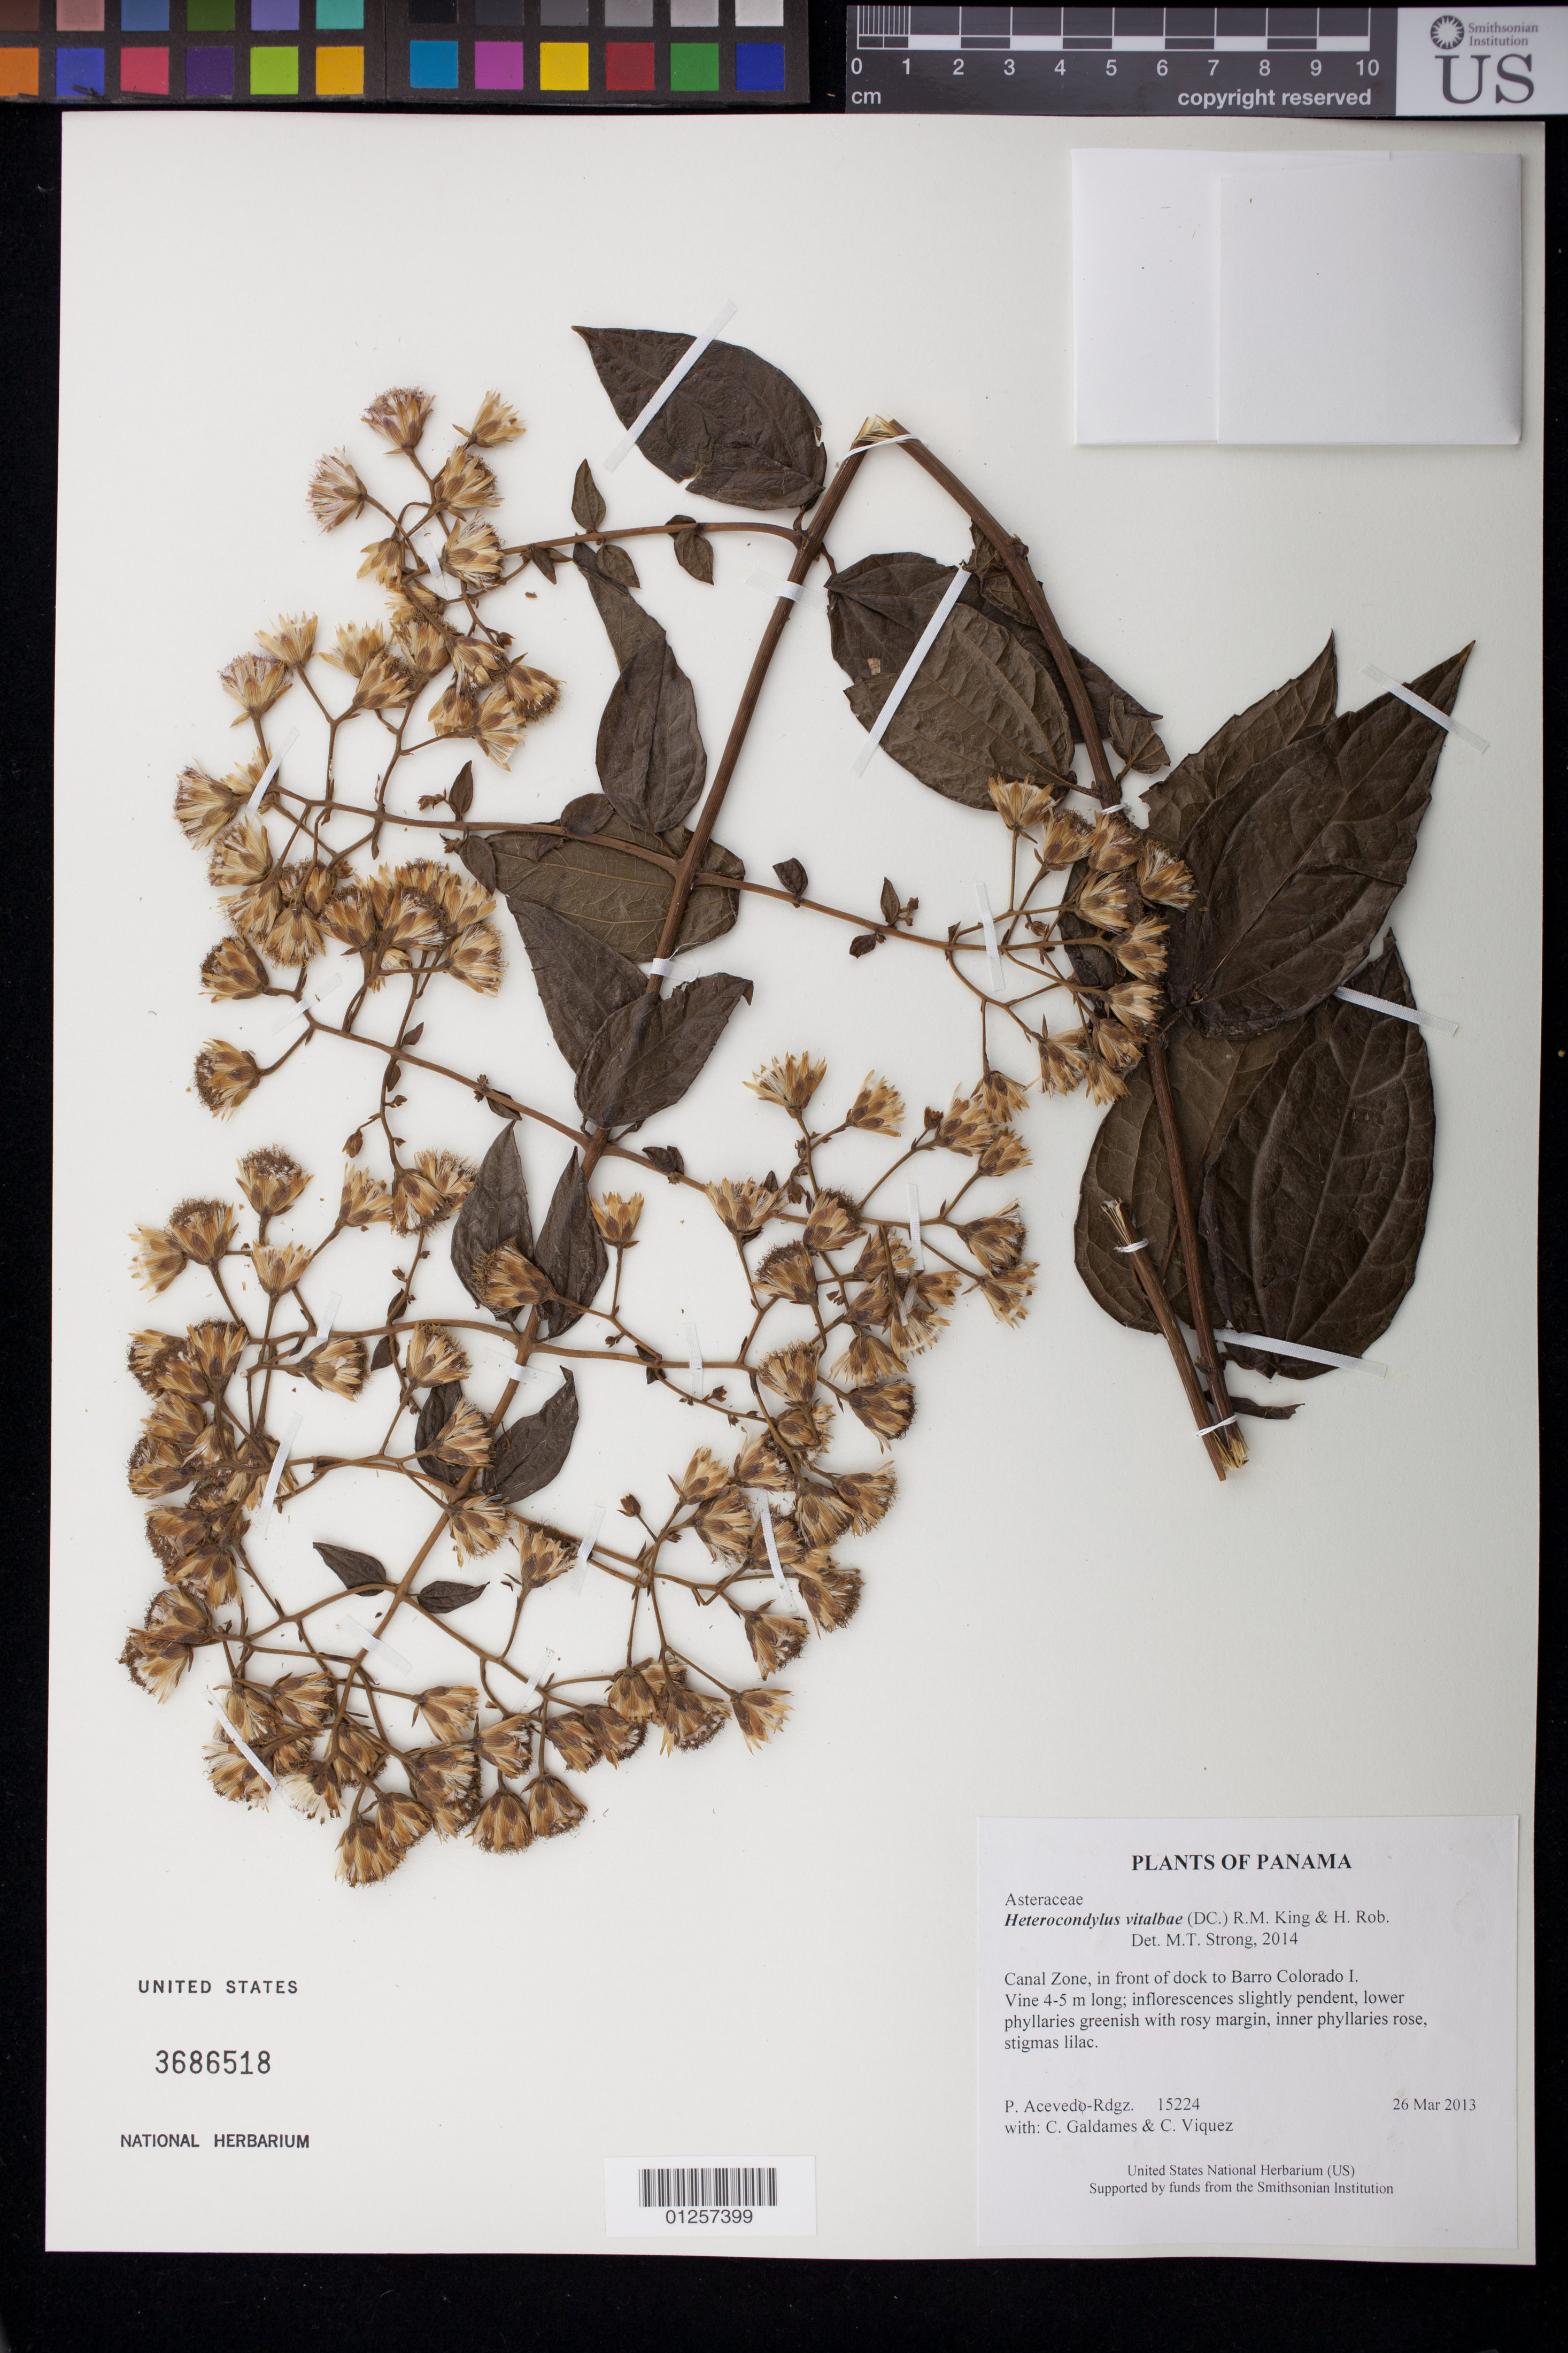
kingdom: Plantae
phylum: Tracheophyta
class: Magnoliopsida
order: Asterales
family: Asteraceae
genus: Heterocondylus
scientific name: Heterocondylus vitalbae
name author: (DC.) R.M. King & H. Rob.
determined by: Strong, M. T., (US), Smithsonian Institution - National Museum of Natural History (UNITED STATES)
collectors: P. Acevedo-Rodr., C. Galdames & C. Viquez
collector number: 15224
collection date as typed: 26 Mar 2013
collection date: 2013-03-26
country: Panama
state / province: Panamá Oeste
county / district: Canal Zone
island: Barro Colorado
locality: Canal Zone, in front of dock to Barro Colorado I.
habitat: Roadside, much open area.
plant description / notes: US, PMA, NY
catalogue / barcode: US 3686518